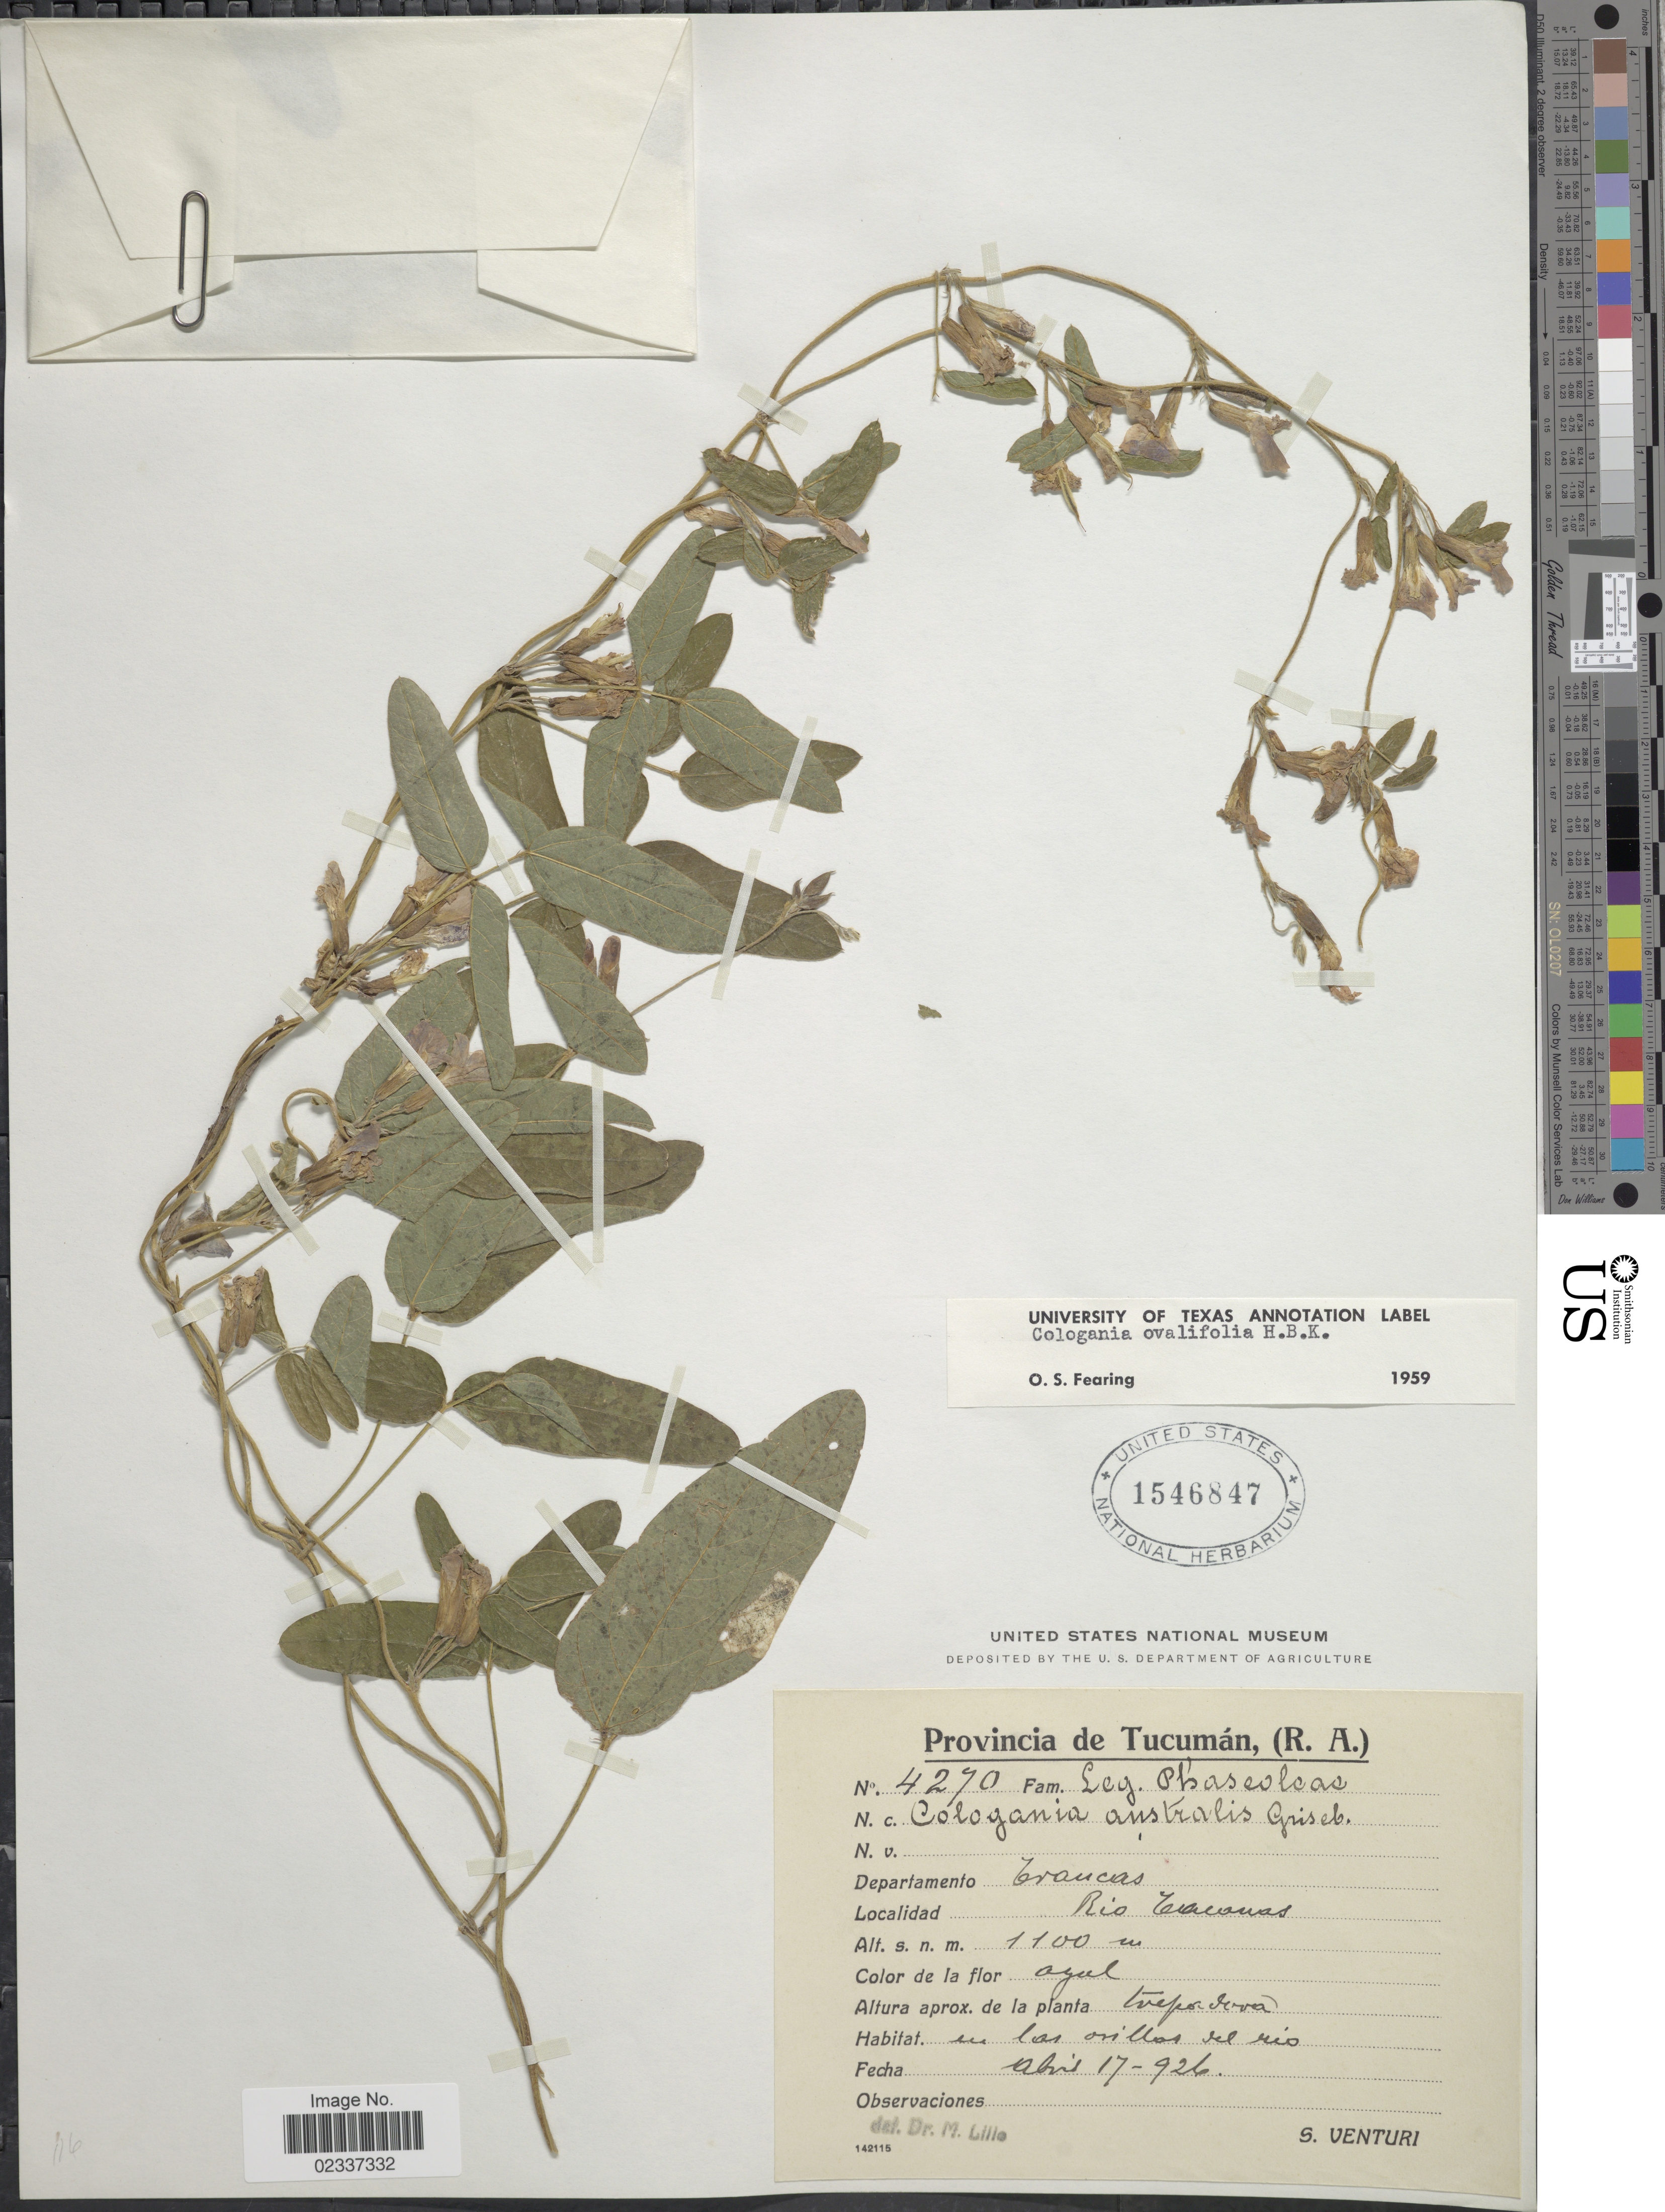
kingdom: Plantae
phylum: Tracheophyta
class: Magnoliopsida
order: Fabales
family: Fabaceae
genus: Cologania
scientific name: Cologania broussonetii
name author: (Balb.) DC.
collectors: S. Venturi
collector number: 4270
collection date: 1926-04-17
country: Argentina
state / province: Tucuman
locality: Departamento Trancas, Rio Trancas.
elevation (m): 1100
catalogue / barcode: US 1546847